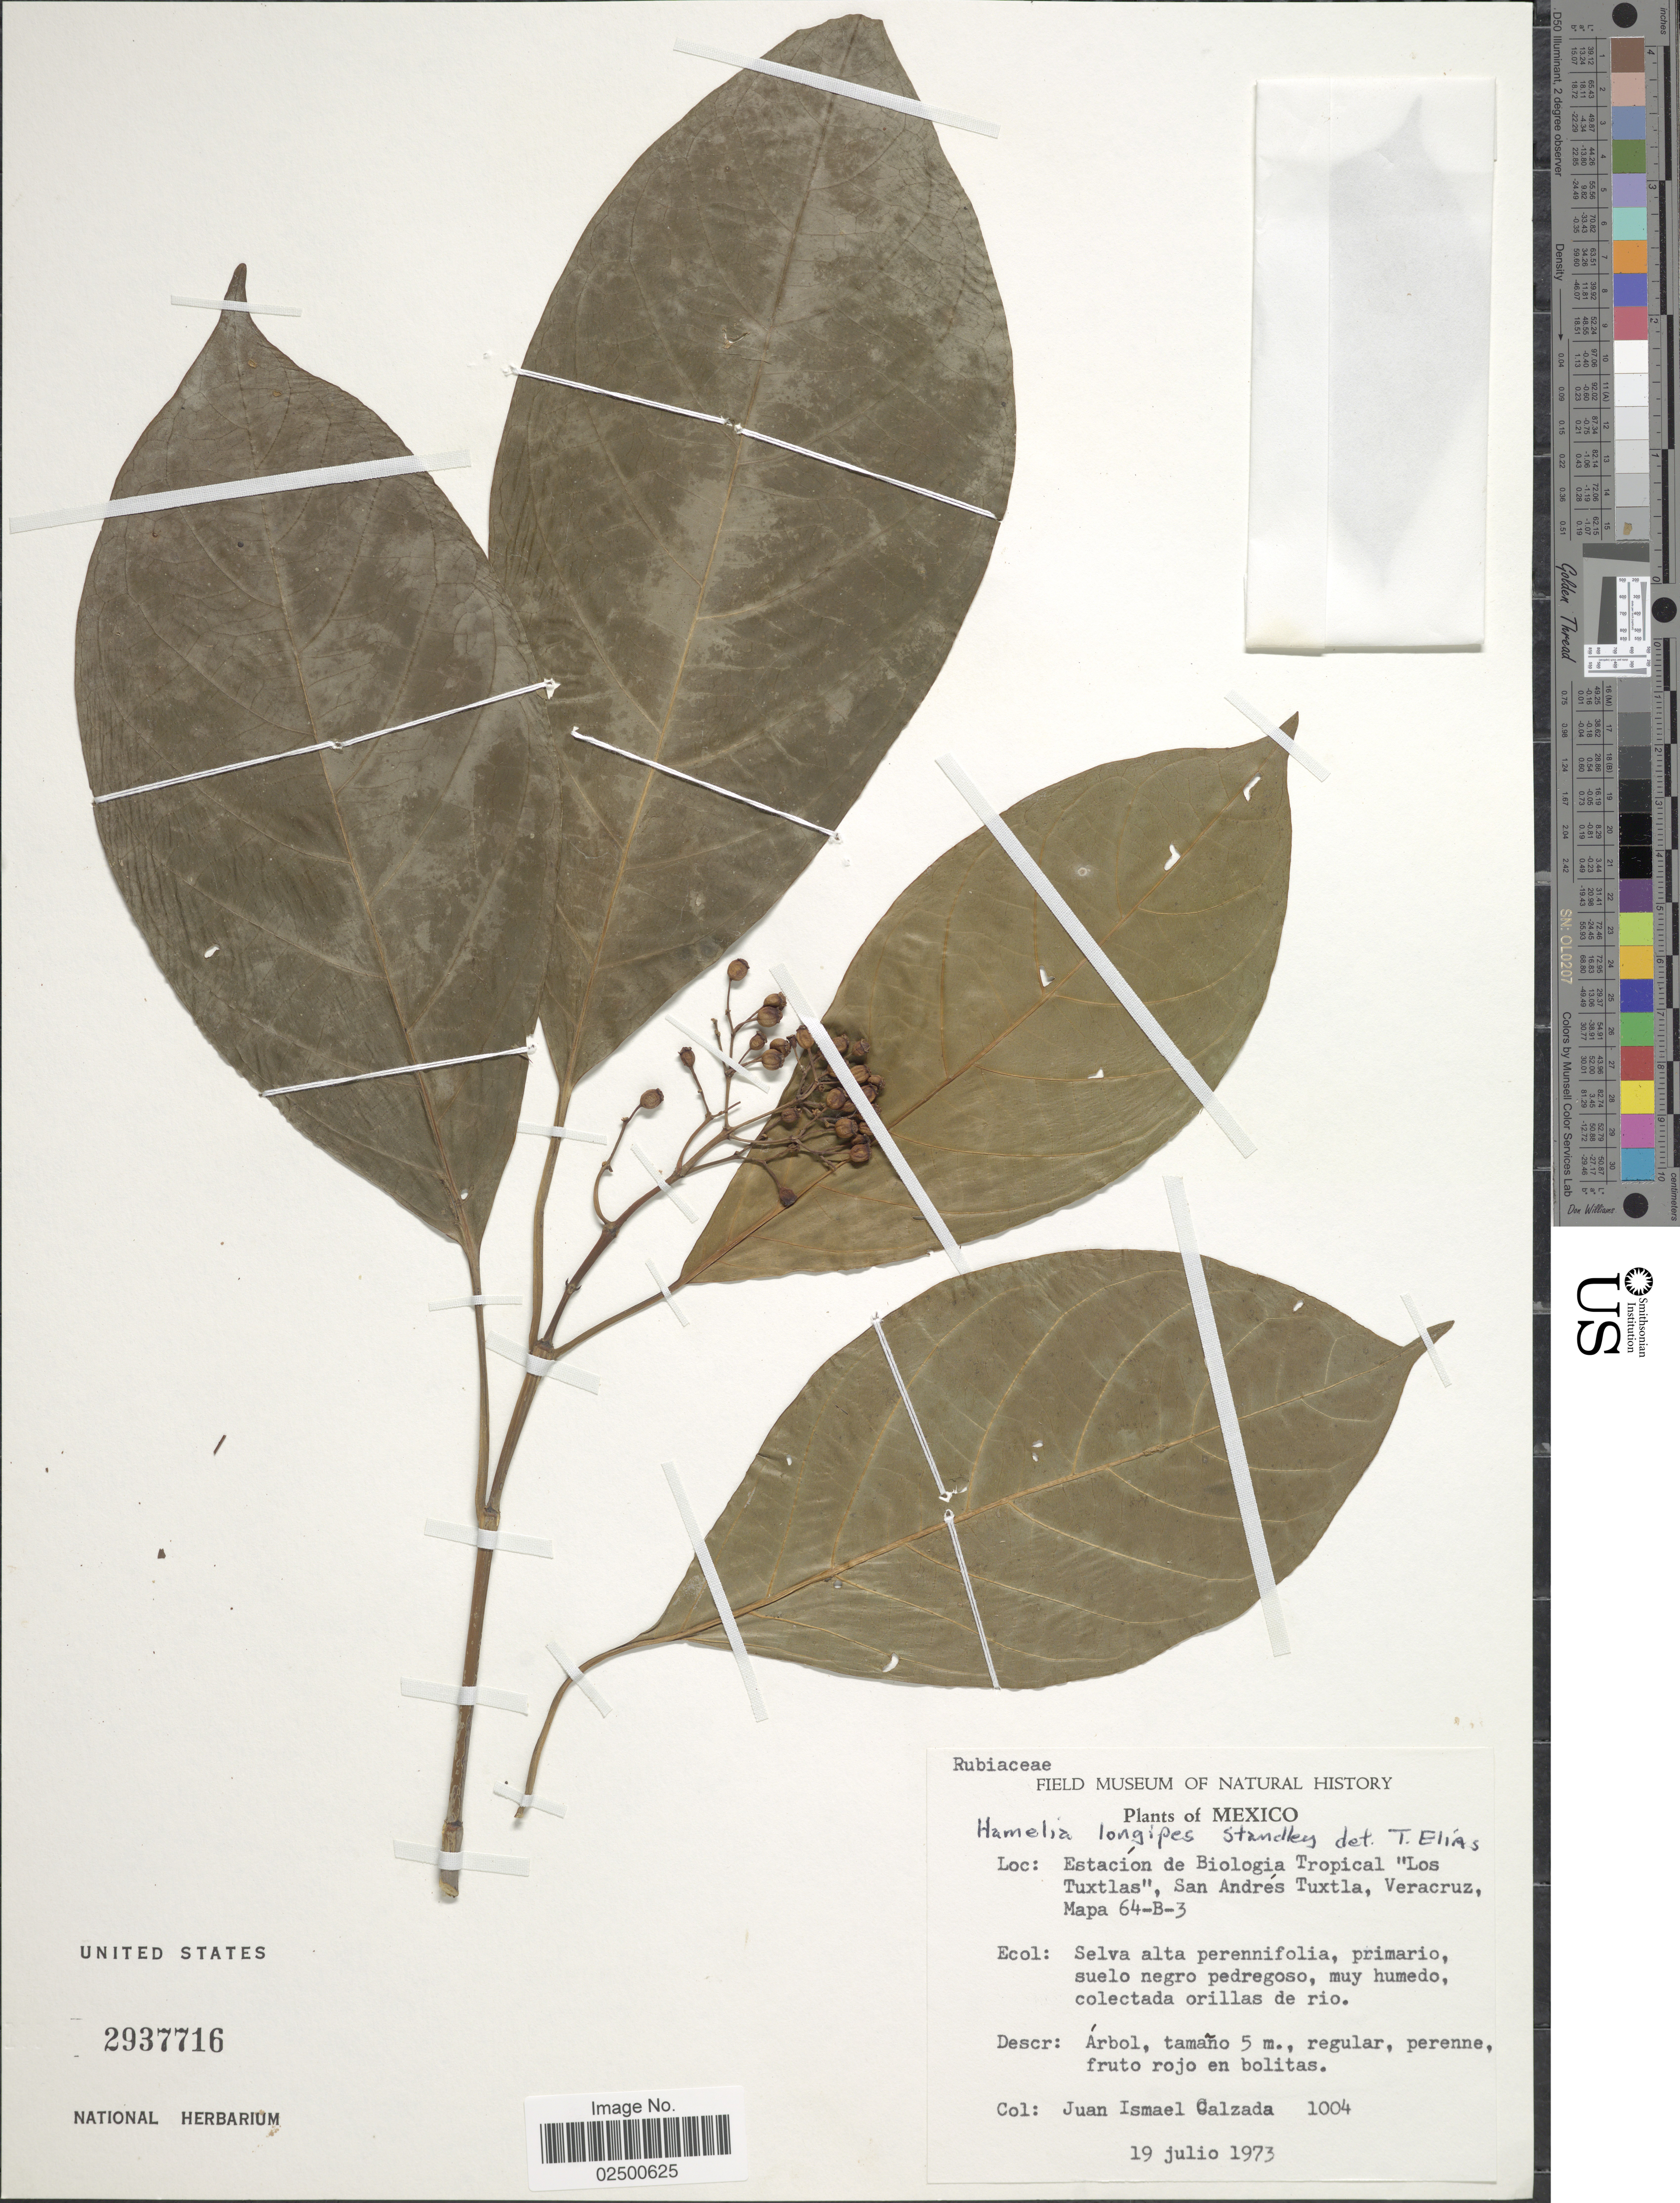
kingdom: Plantae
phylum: Tracheophyta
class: Magnoliopsida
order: Gentianales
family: Rubiaceae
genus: Hamelia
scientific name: Hamelia longipes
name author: Standl.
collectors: J. I. Calzada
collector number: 1004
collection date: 1973-07-19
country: Mexico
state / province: Veracruz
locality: Estacion de Biologica Tropical "Los Tuxtlas", San Andres Tuxtla, Veracruz, Mapa 64-B-3.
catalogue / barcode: US 2937716